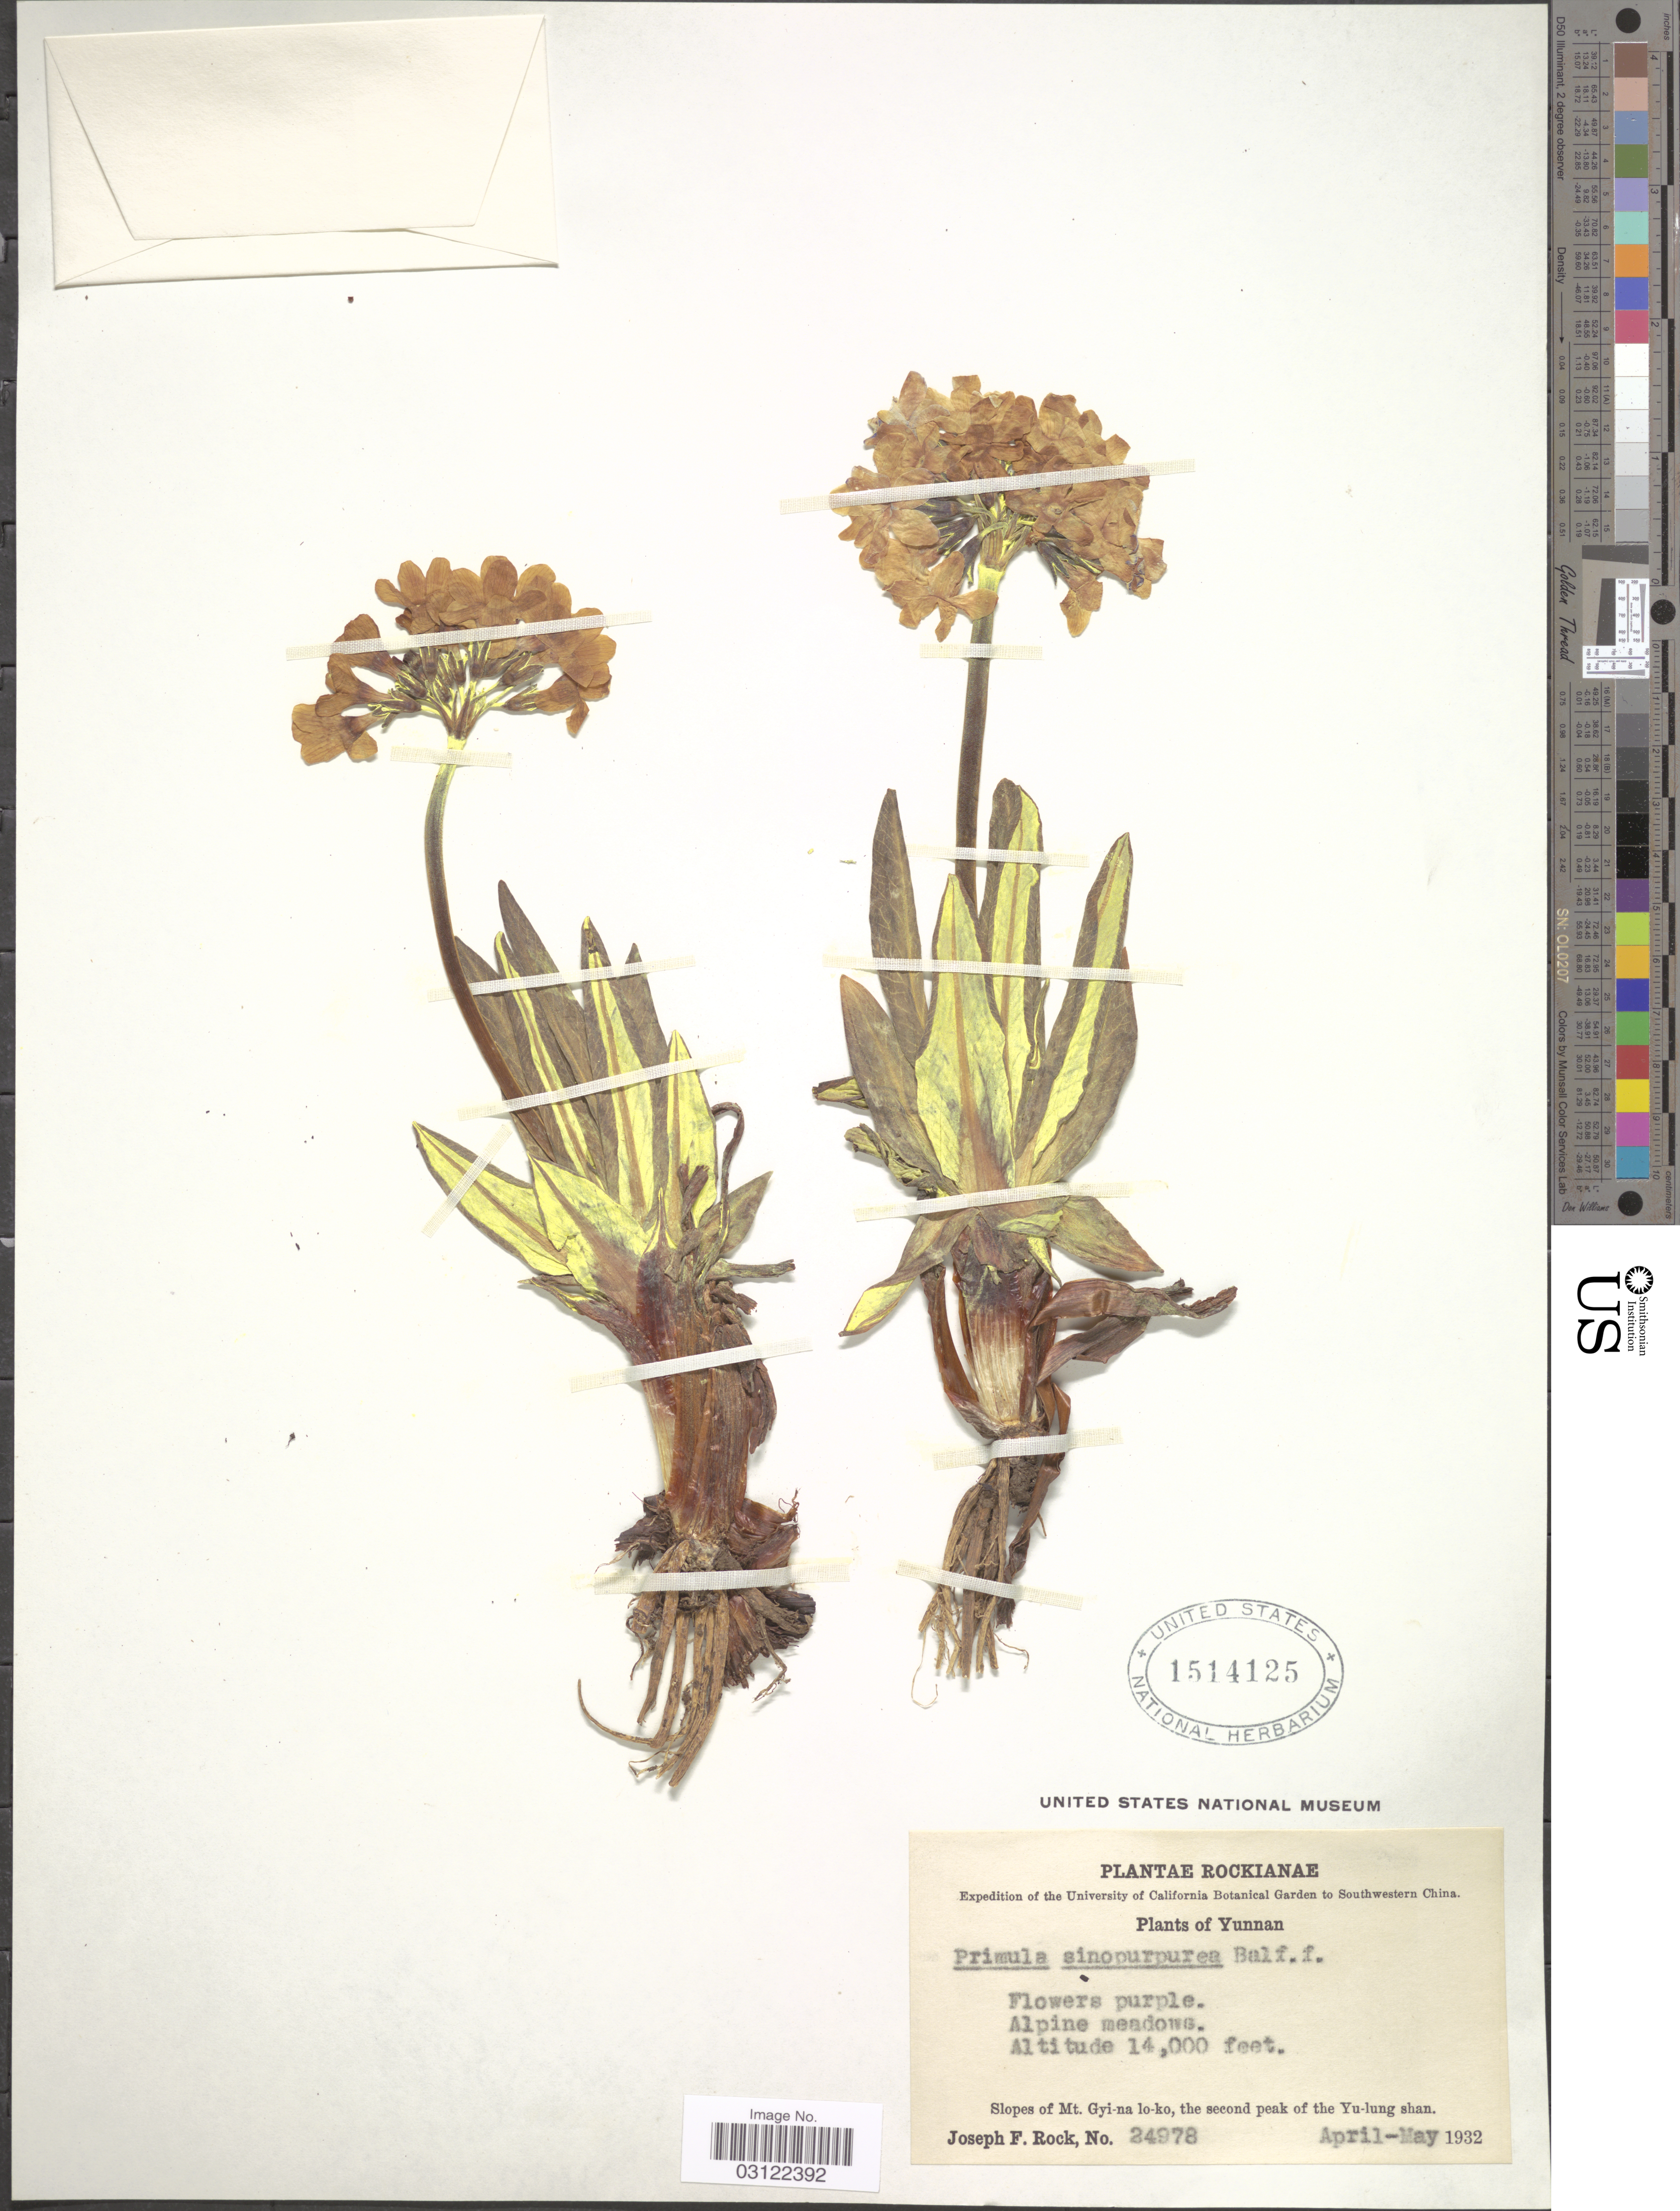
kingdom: Plantae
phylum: Tracheophyta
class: Magnoliopsida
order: Ericales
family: Primulaceae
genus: Primula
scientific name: Primula sinopurpurea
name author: Balf. f. ex Hutch.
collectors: J. F. Rock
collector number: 24978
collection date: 1932-04/1932-05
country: China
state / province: Yunnan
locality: Southwestern China. Slopes of Mt. Gyi-na lo-ko, the second peak of the Yu-lung shan.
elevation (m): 4267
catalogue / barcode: US 1514125